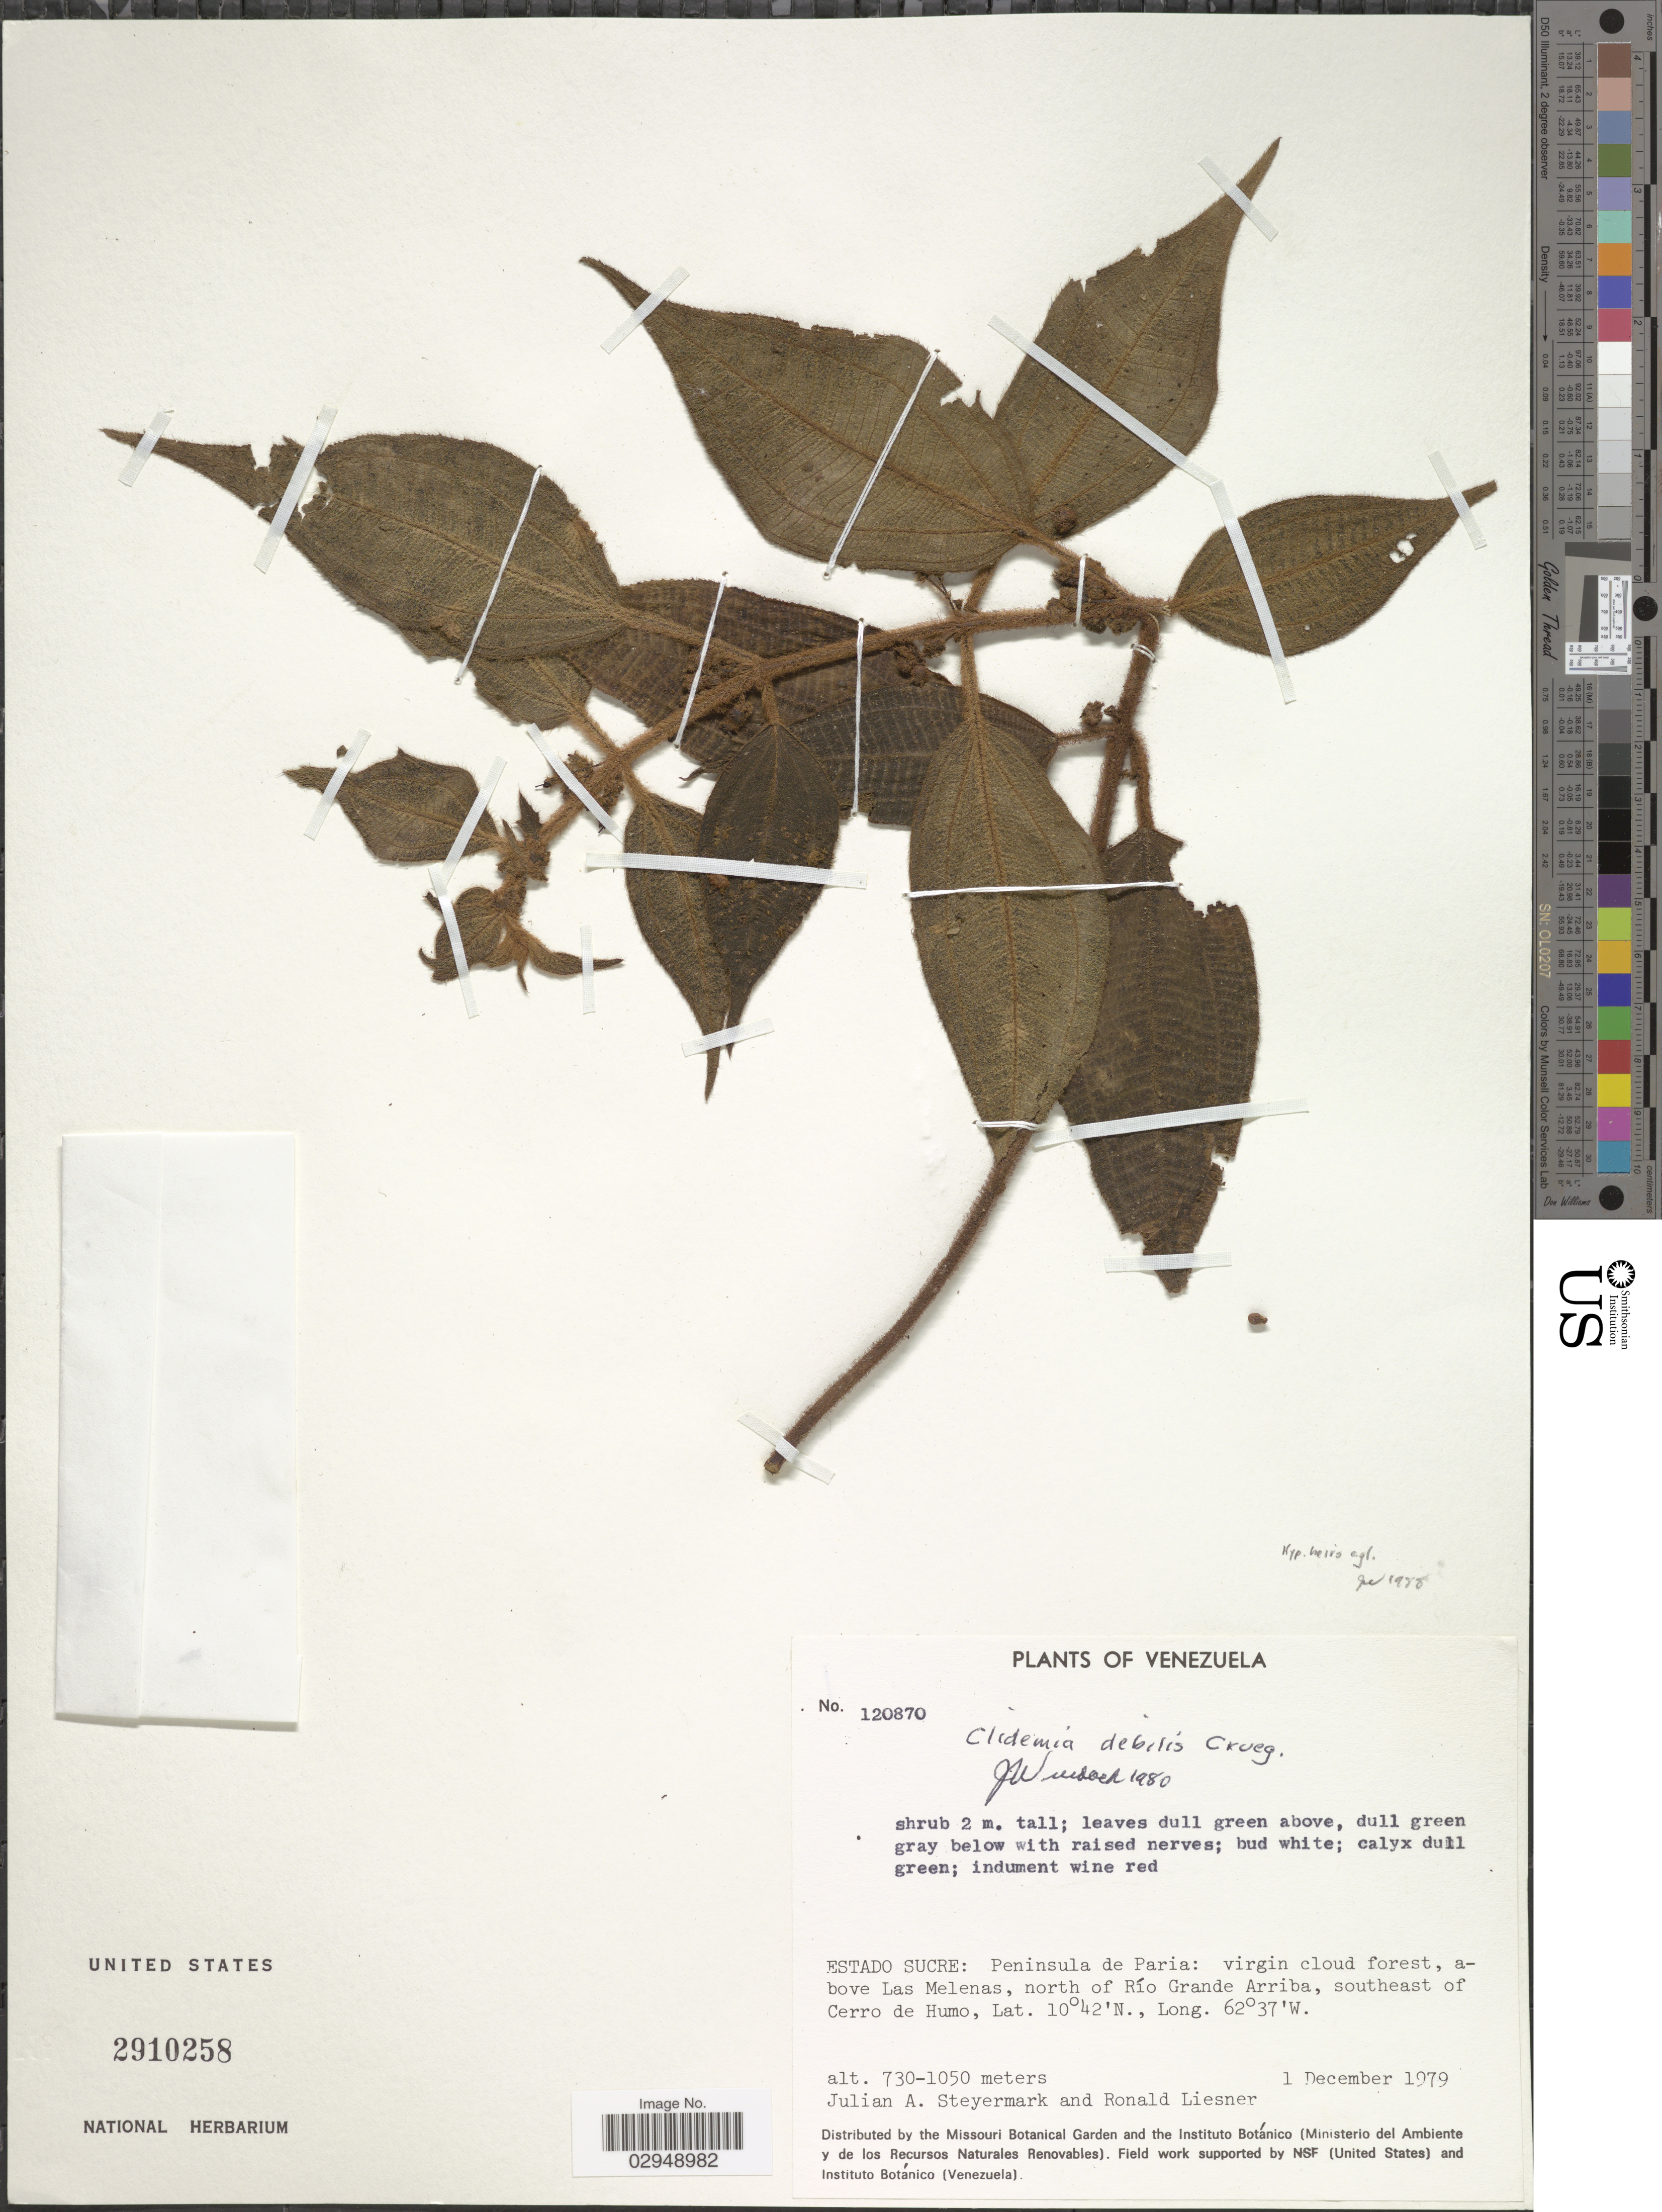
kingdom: Plantae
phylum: Tracheophyta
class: Magnoliopsida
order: Myrtales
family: Melastomataceae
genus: Clidemia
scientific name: Clidemia debilis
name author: Crueg.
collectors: J. Steyermark & R. L. Liesner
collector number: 120870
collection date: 1979-12-01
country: Venezuela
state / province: Sucre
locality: Peninsula de Paria: virgin cloud forest, above Las Melenas, north of Río Grande Arriba, southeast of Cerro de Humo.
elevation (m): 730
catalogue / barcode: US 2910258